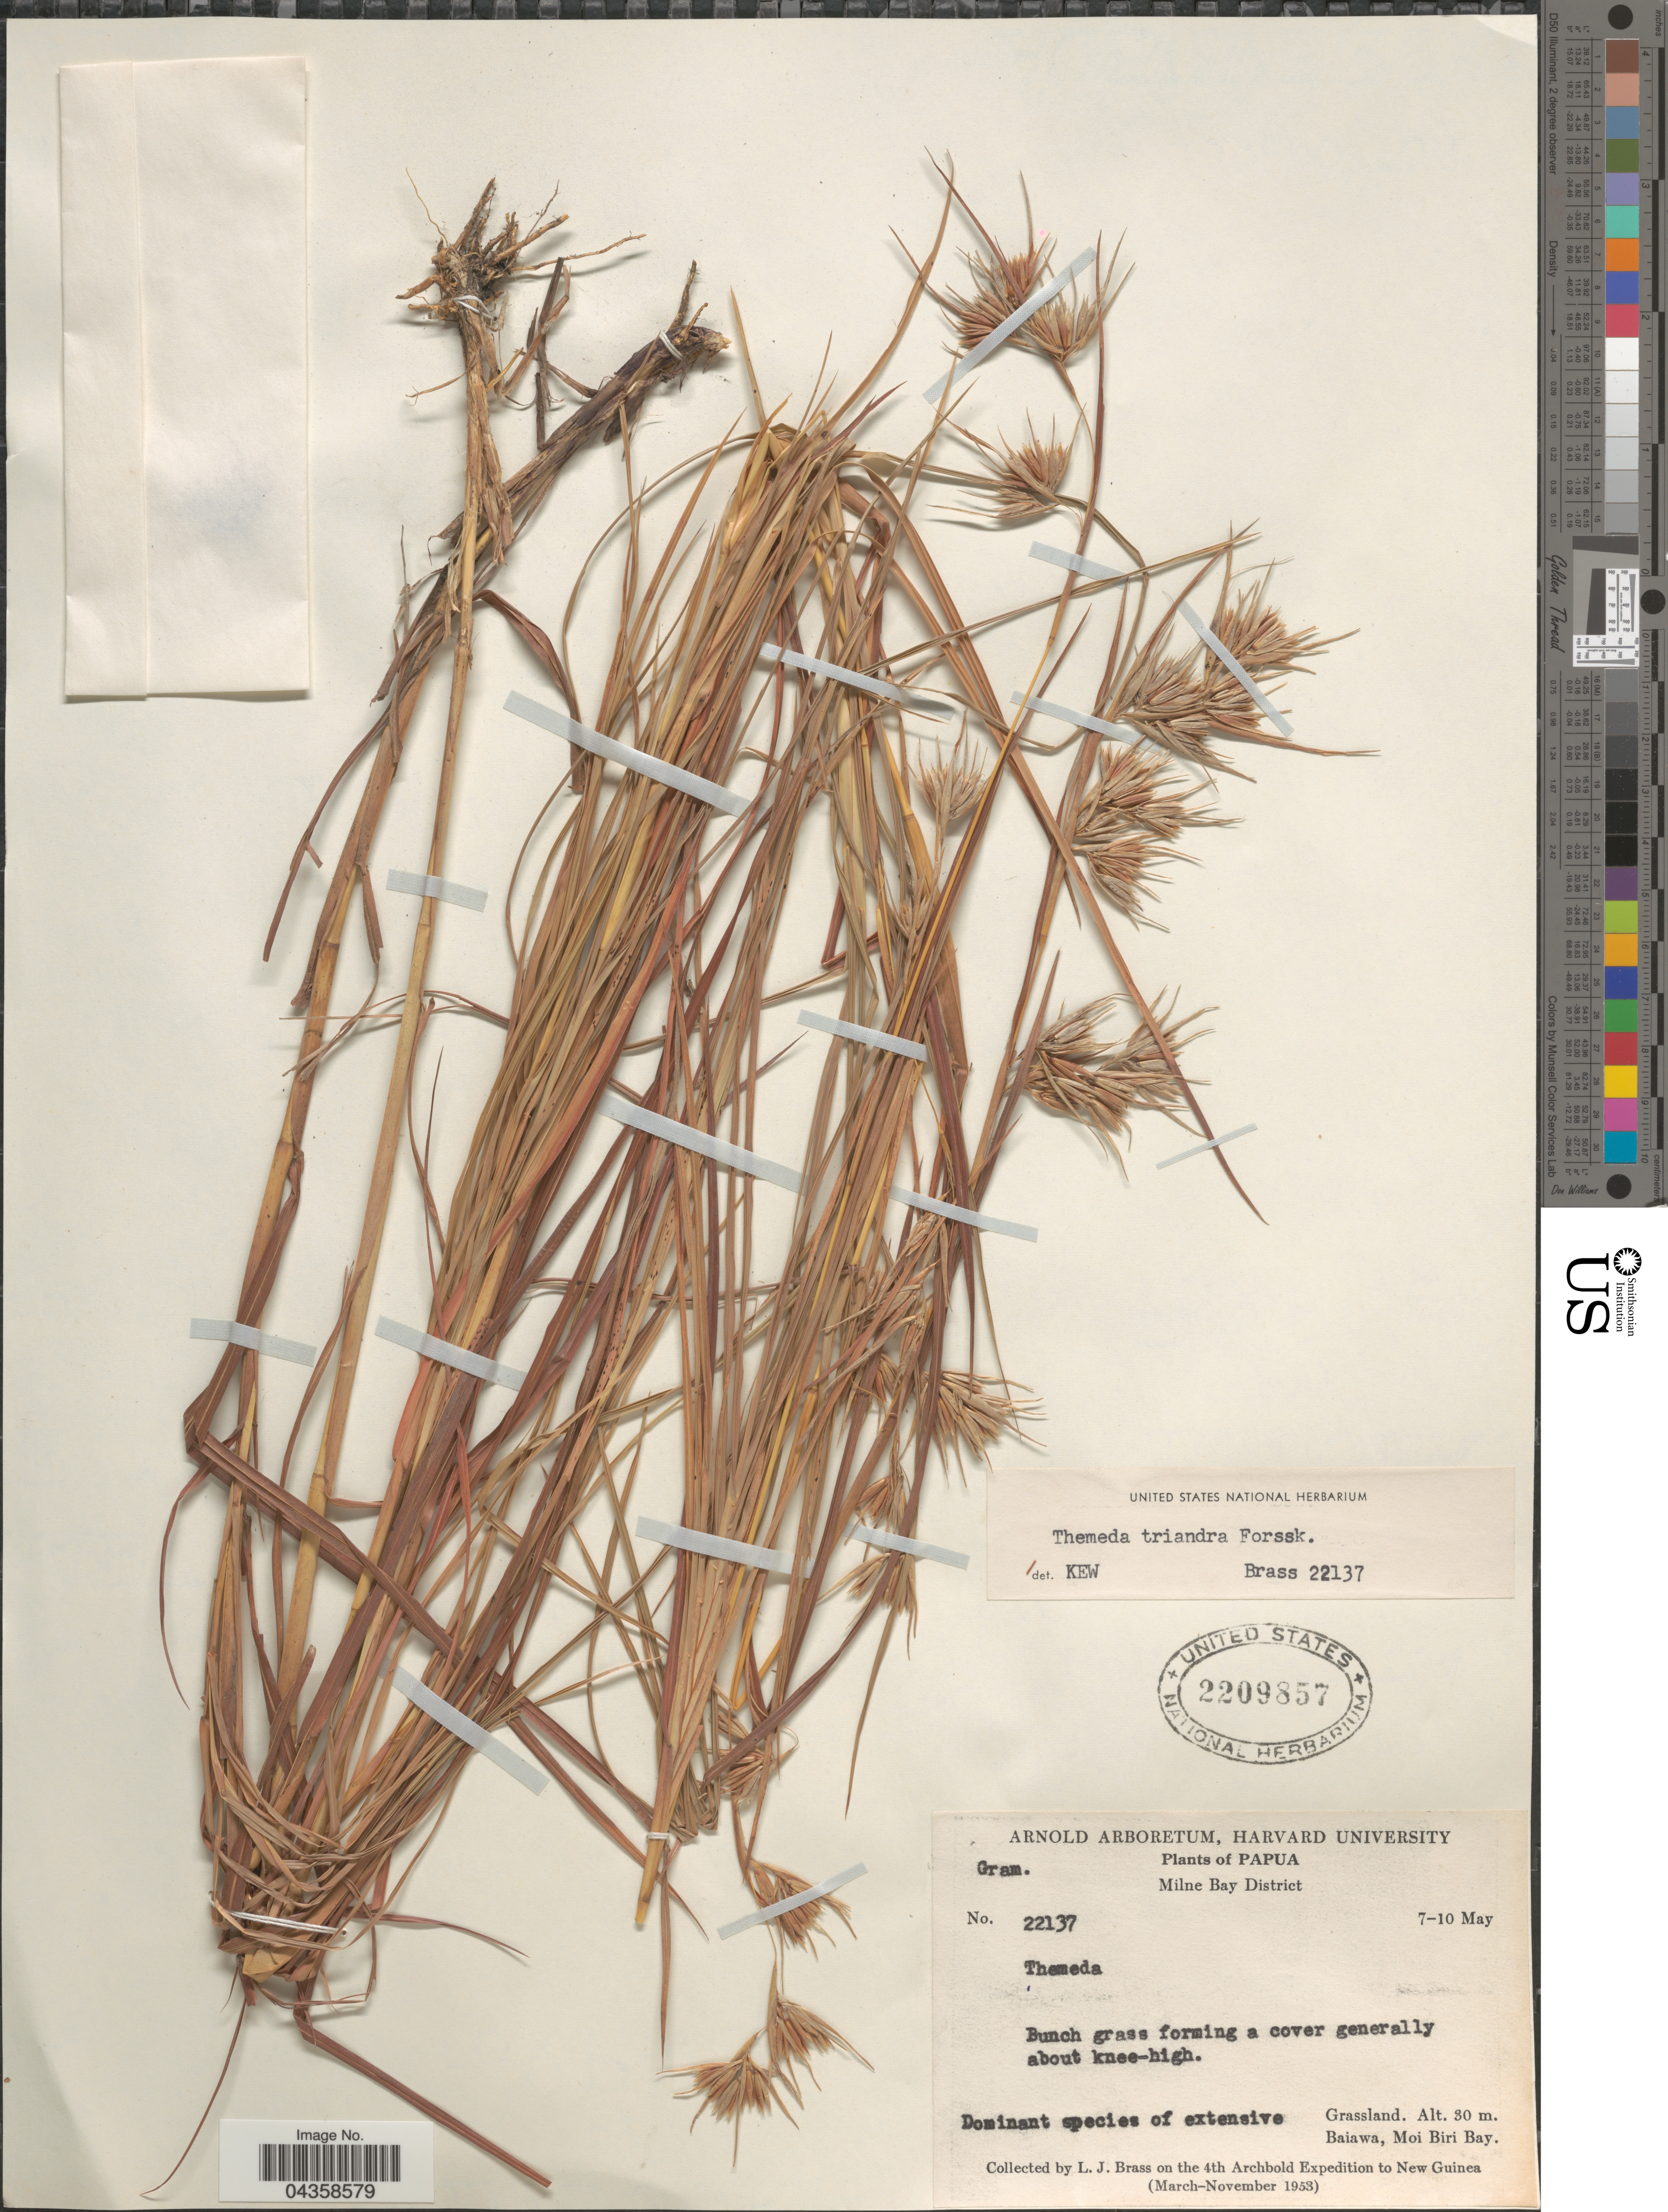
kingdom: Plantae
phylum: Tracheophyta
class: Liliopsida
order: Poales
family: Poaceae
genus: Themeda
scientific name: Themeda triandra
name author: Forssk.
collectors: L. J. Brass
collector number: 22137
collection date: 1953-05-07/1953-05-10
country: Papua New Guinea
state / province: Milne Bay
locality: Papua. Milne Bay District. Baiawa, Moi Biri Bay. On the 4th Archbold Expedition to New Guinea (March-November 1953).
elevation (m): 30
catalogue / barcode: US 2209857